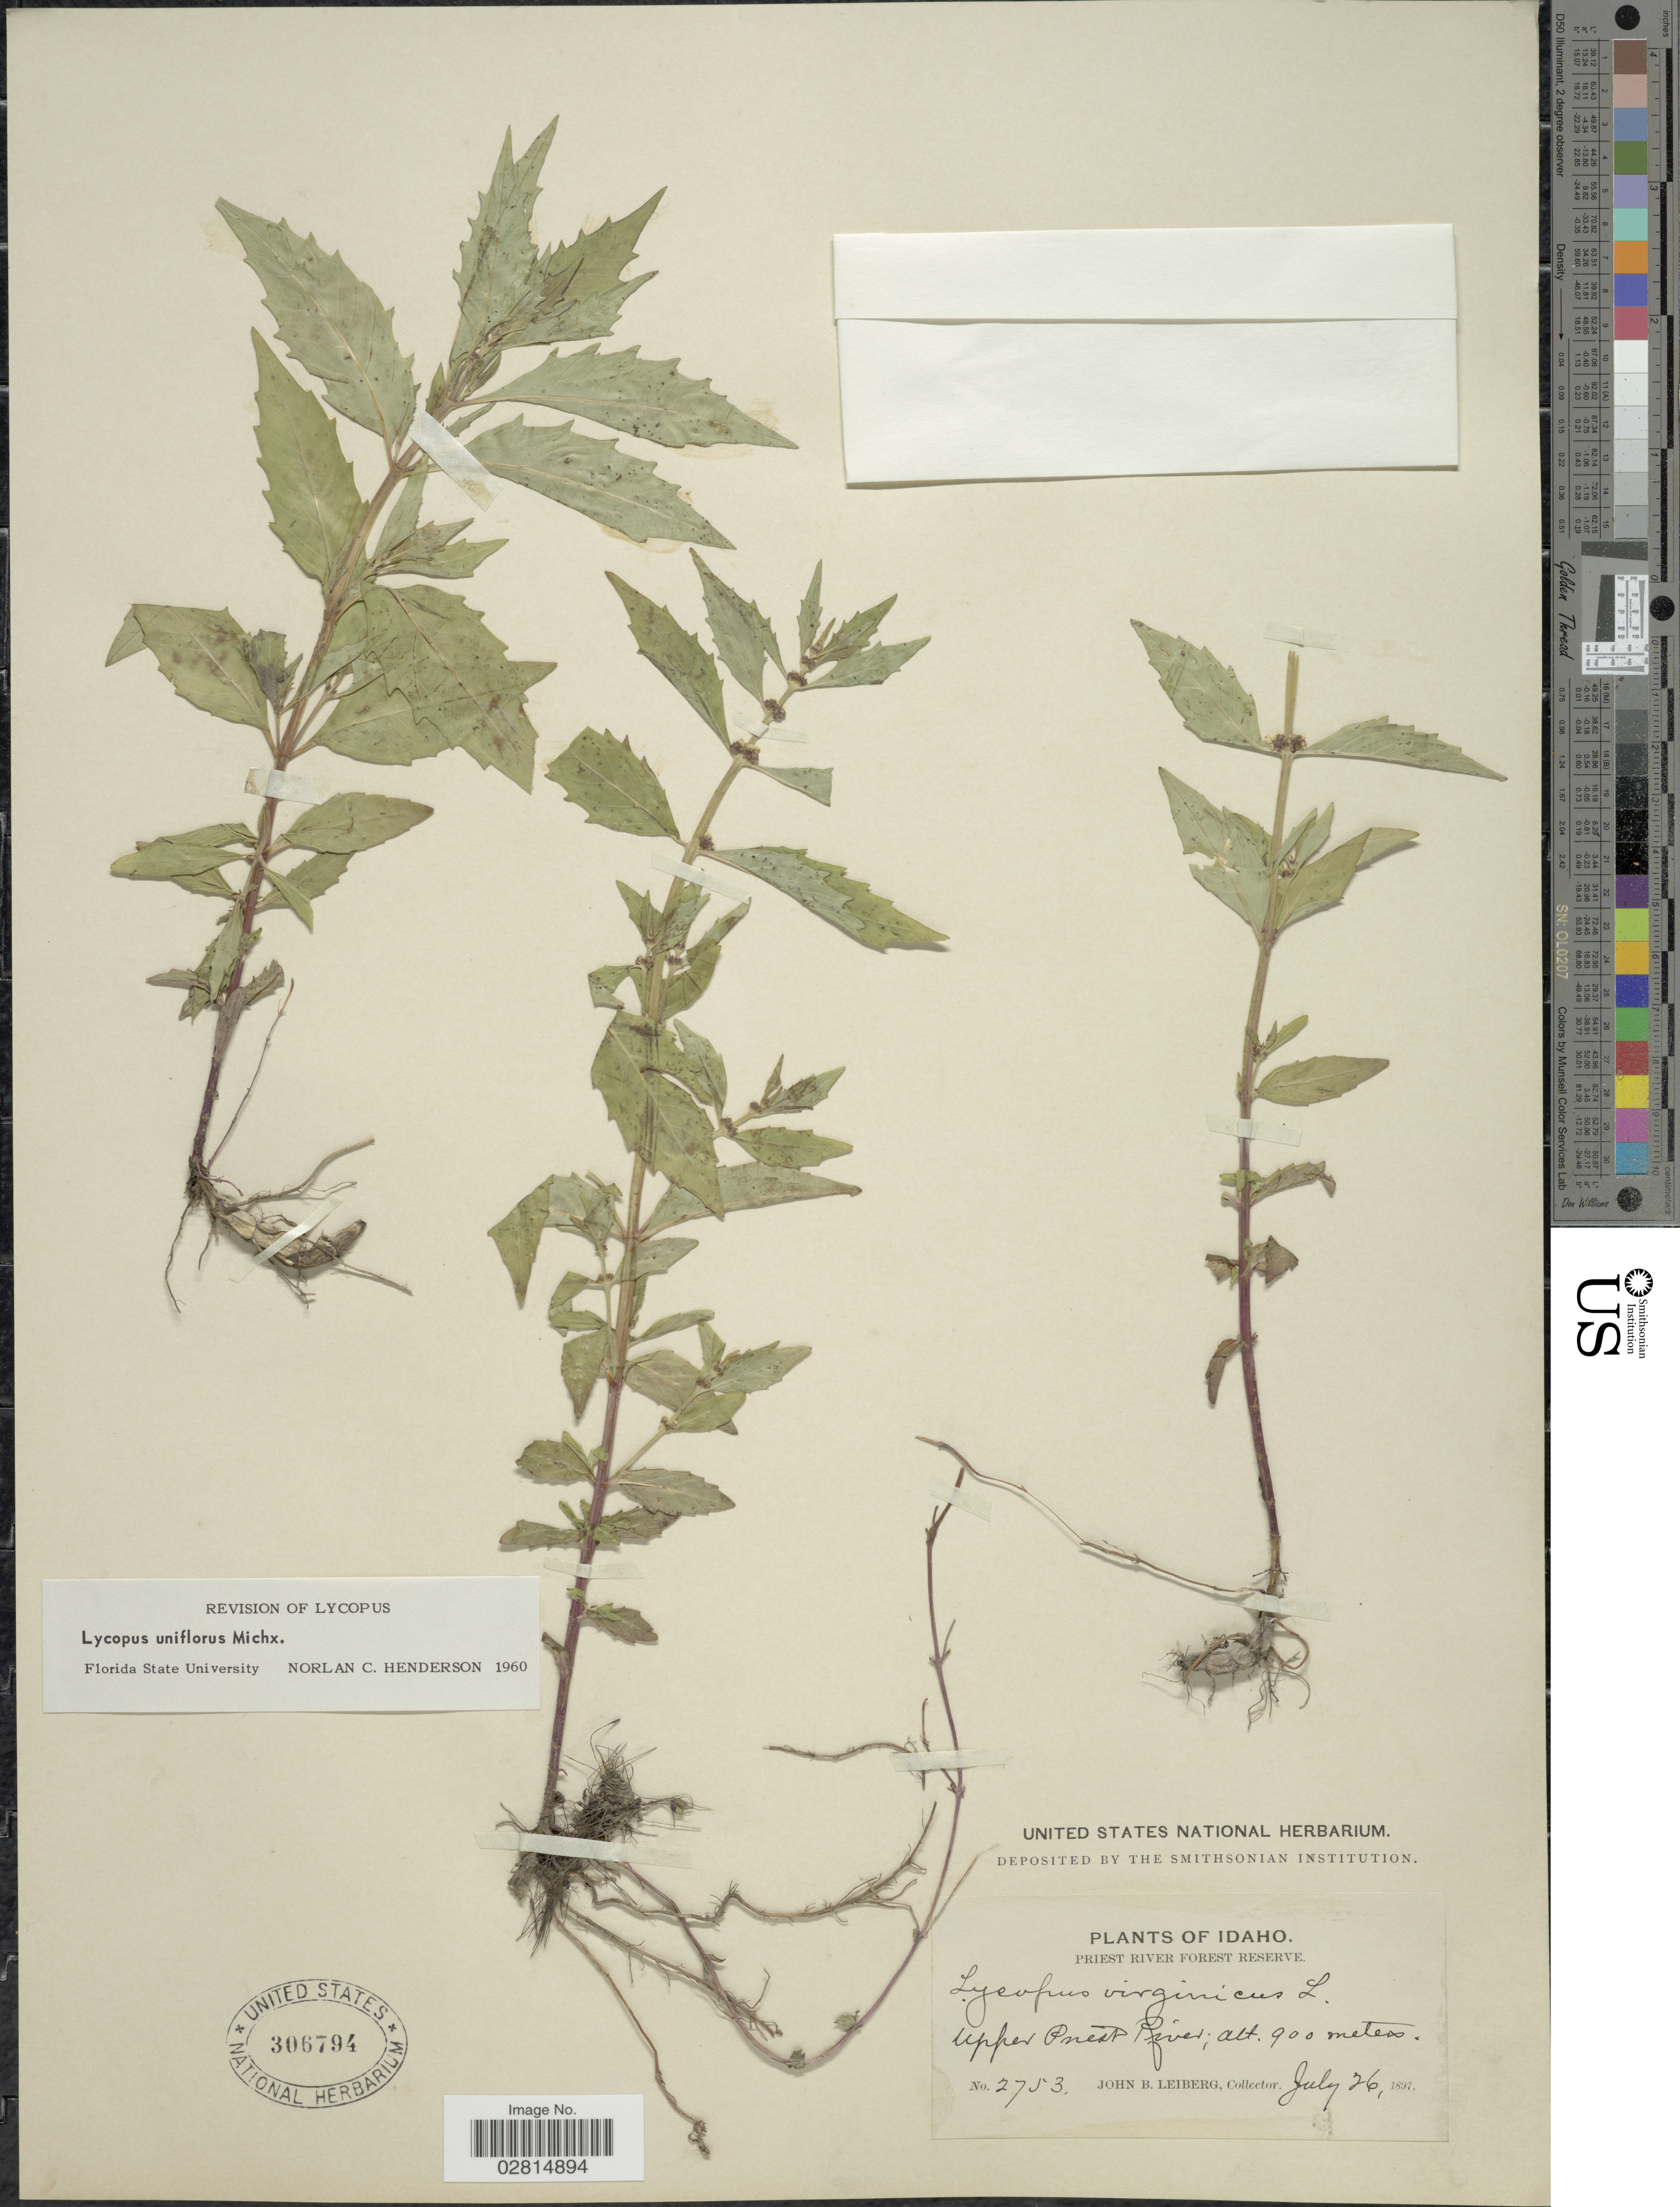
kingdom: Plantae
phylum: Tracheophyta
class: Magnoliopsida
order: Lamiales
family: Lamiaceae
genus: Lycopus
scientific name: Lycopus uniflorus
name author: Michx.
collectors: J. Leiberg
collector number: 2753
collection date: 1897-07-26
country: United States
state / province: Idaho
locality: Priest River Forest Reserve, Upper Priest River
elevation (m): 900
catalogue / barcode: US 306794